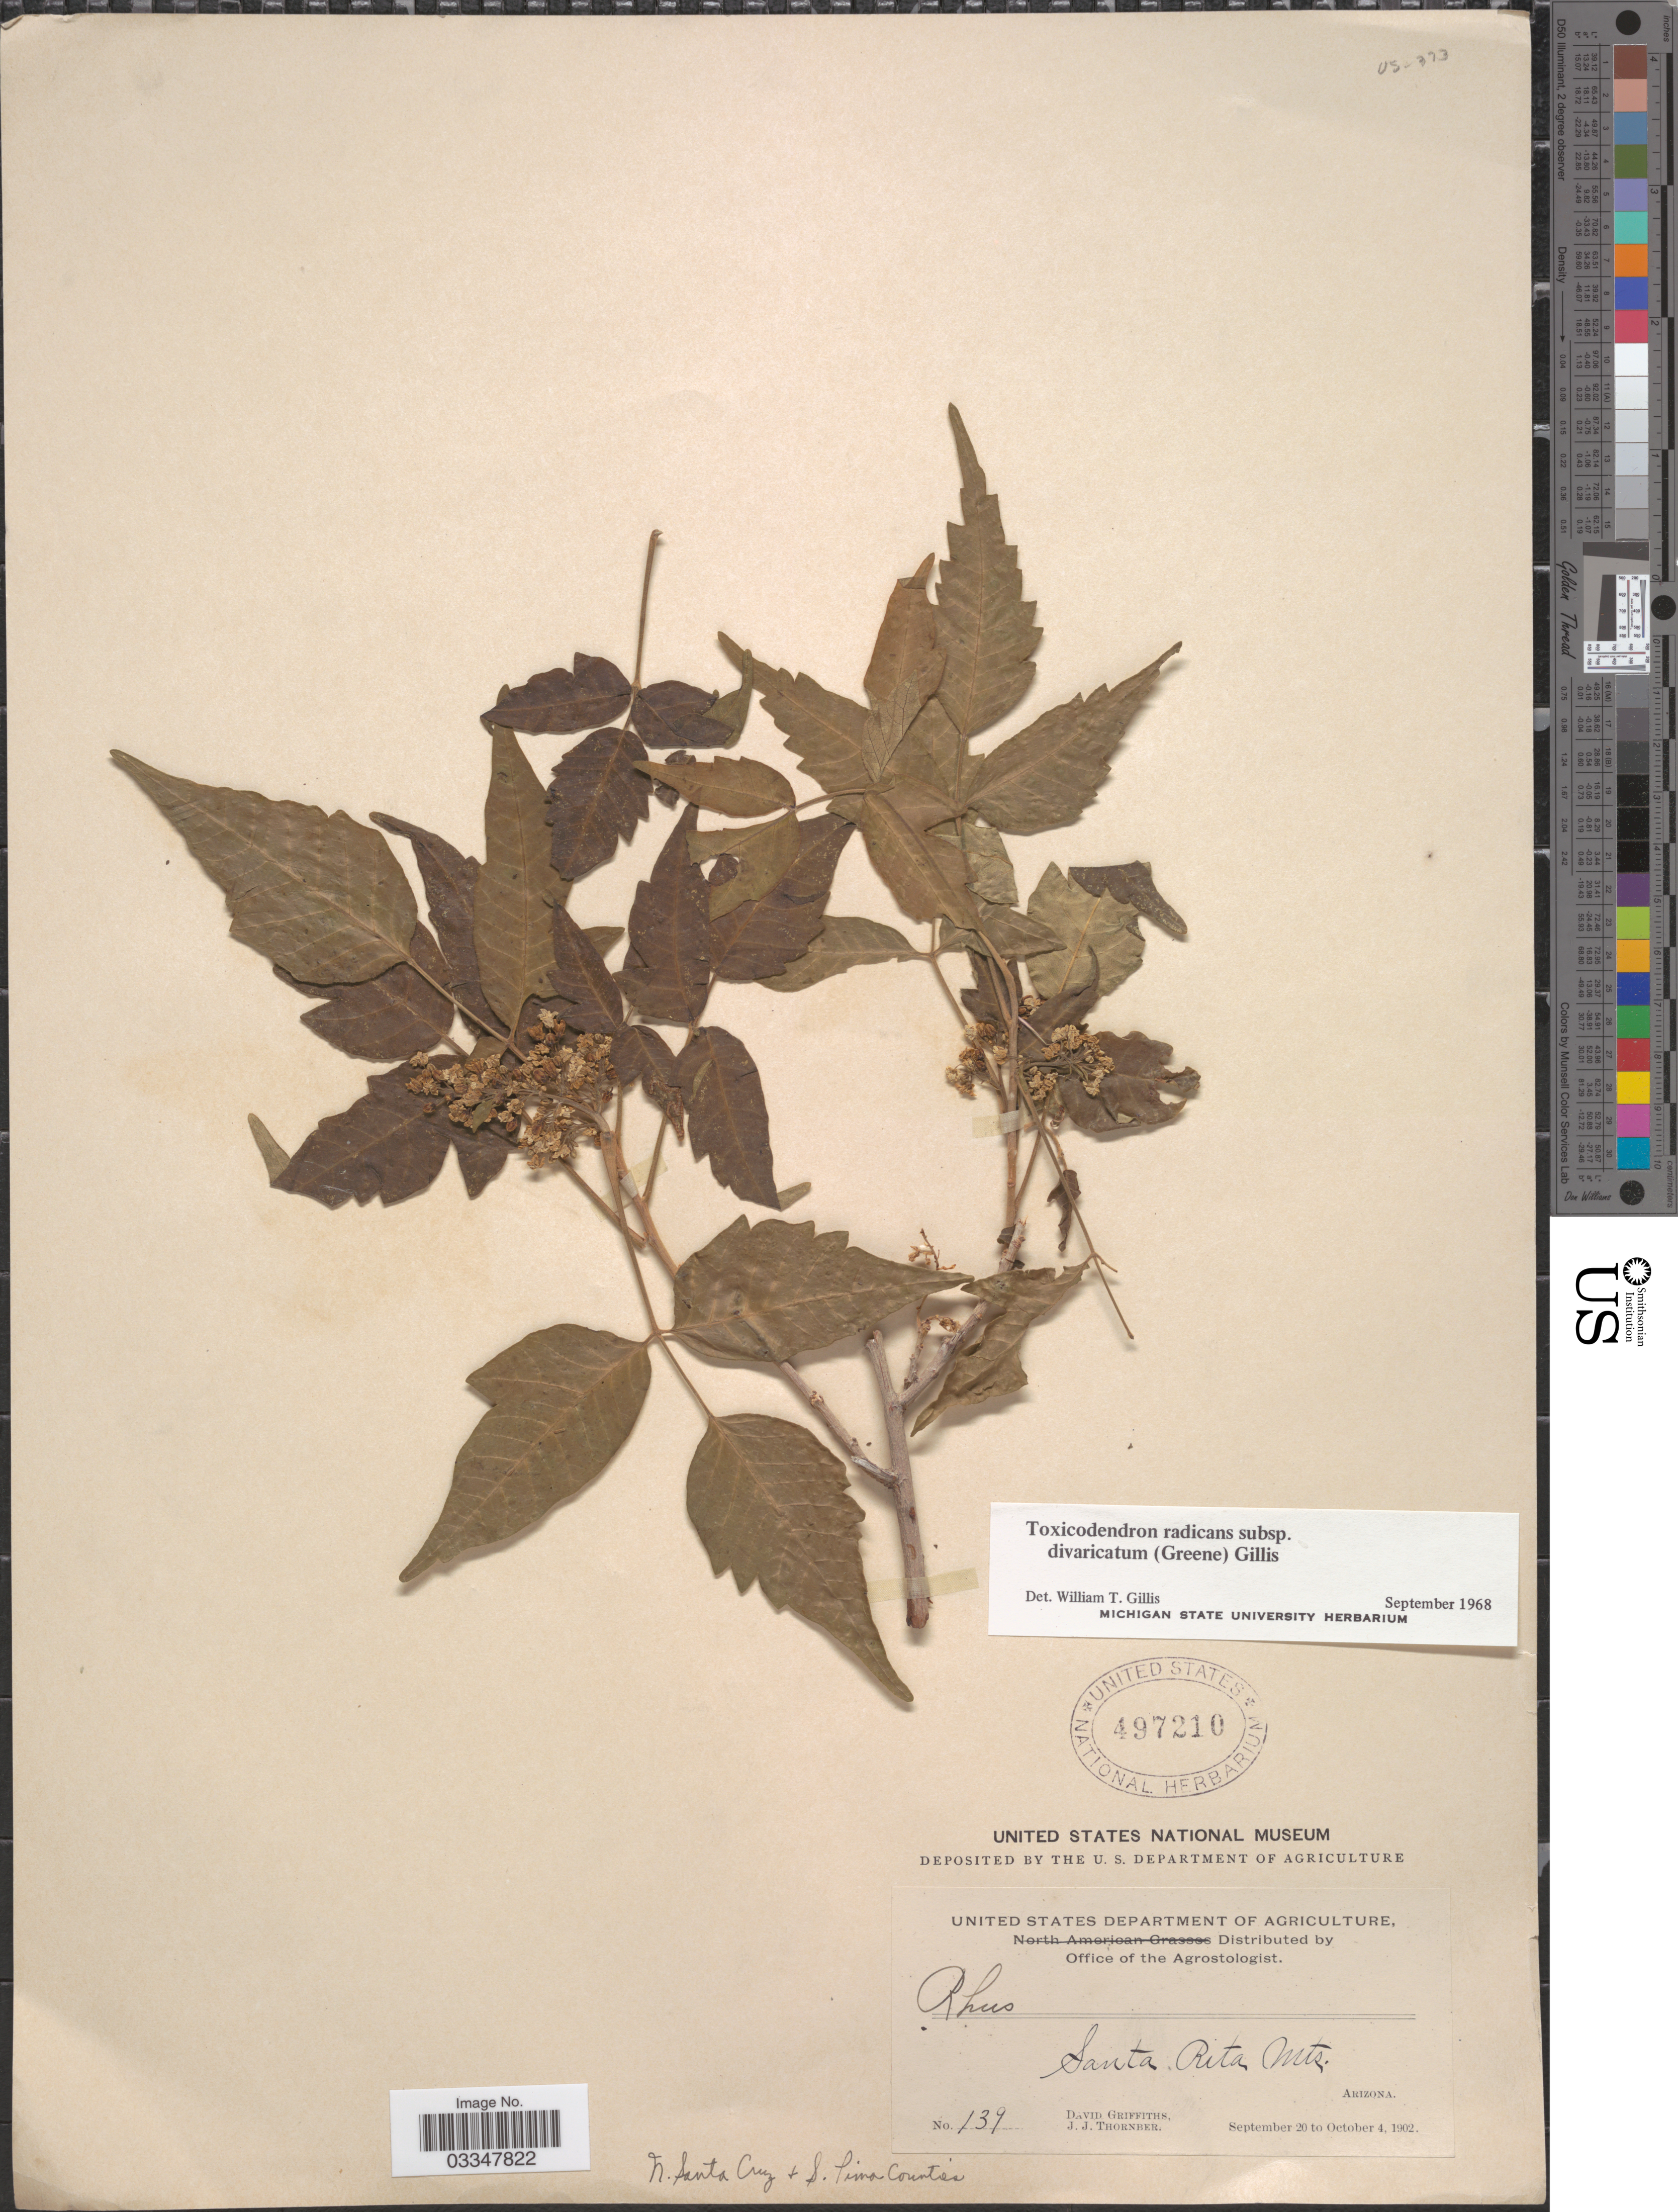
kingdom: Plantae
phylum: Tracheophyta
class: Magnoliopsida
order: Sapindales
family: Anacardiaceae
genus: Toxicodendron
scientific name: Toxicodendron radicans subsp. divaricatum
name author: (Greene) Gillis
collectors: D. Griffiths & J. Thornber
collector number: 139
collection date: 1902-09-20/1902-10-04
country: United States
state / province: Arizona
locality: Santa Rita Mts. N. Santa Cruz + S. Lima Counties.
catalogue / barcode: US 497210